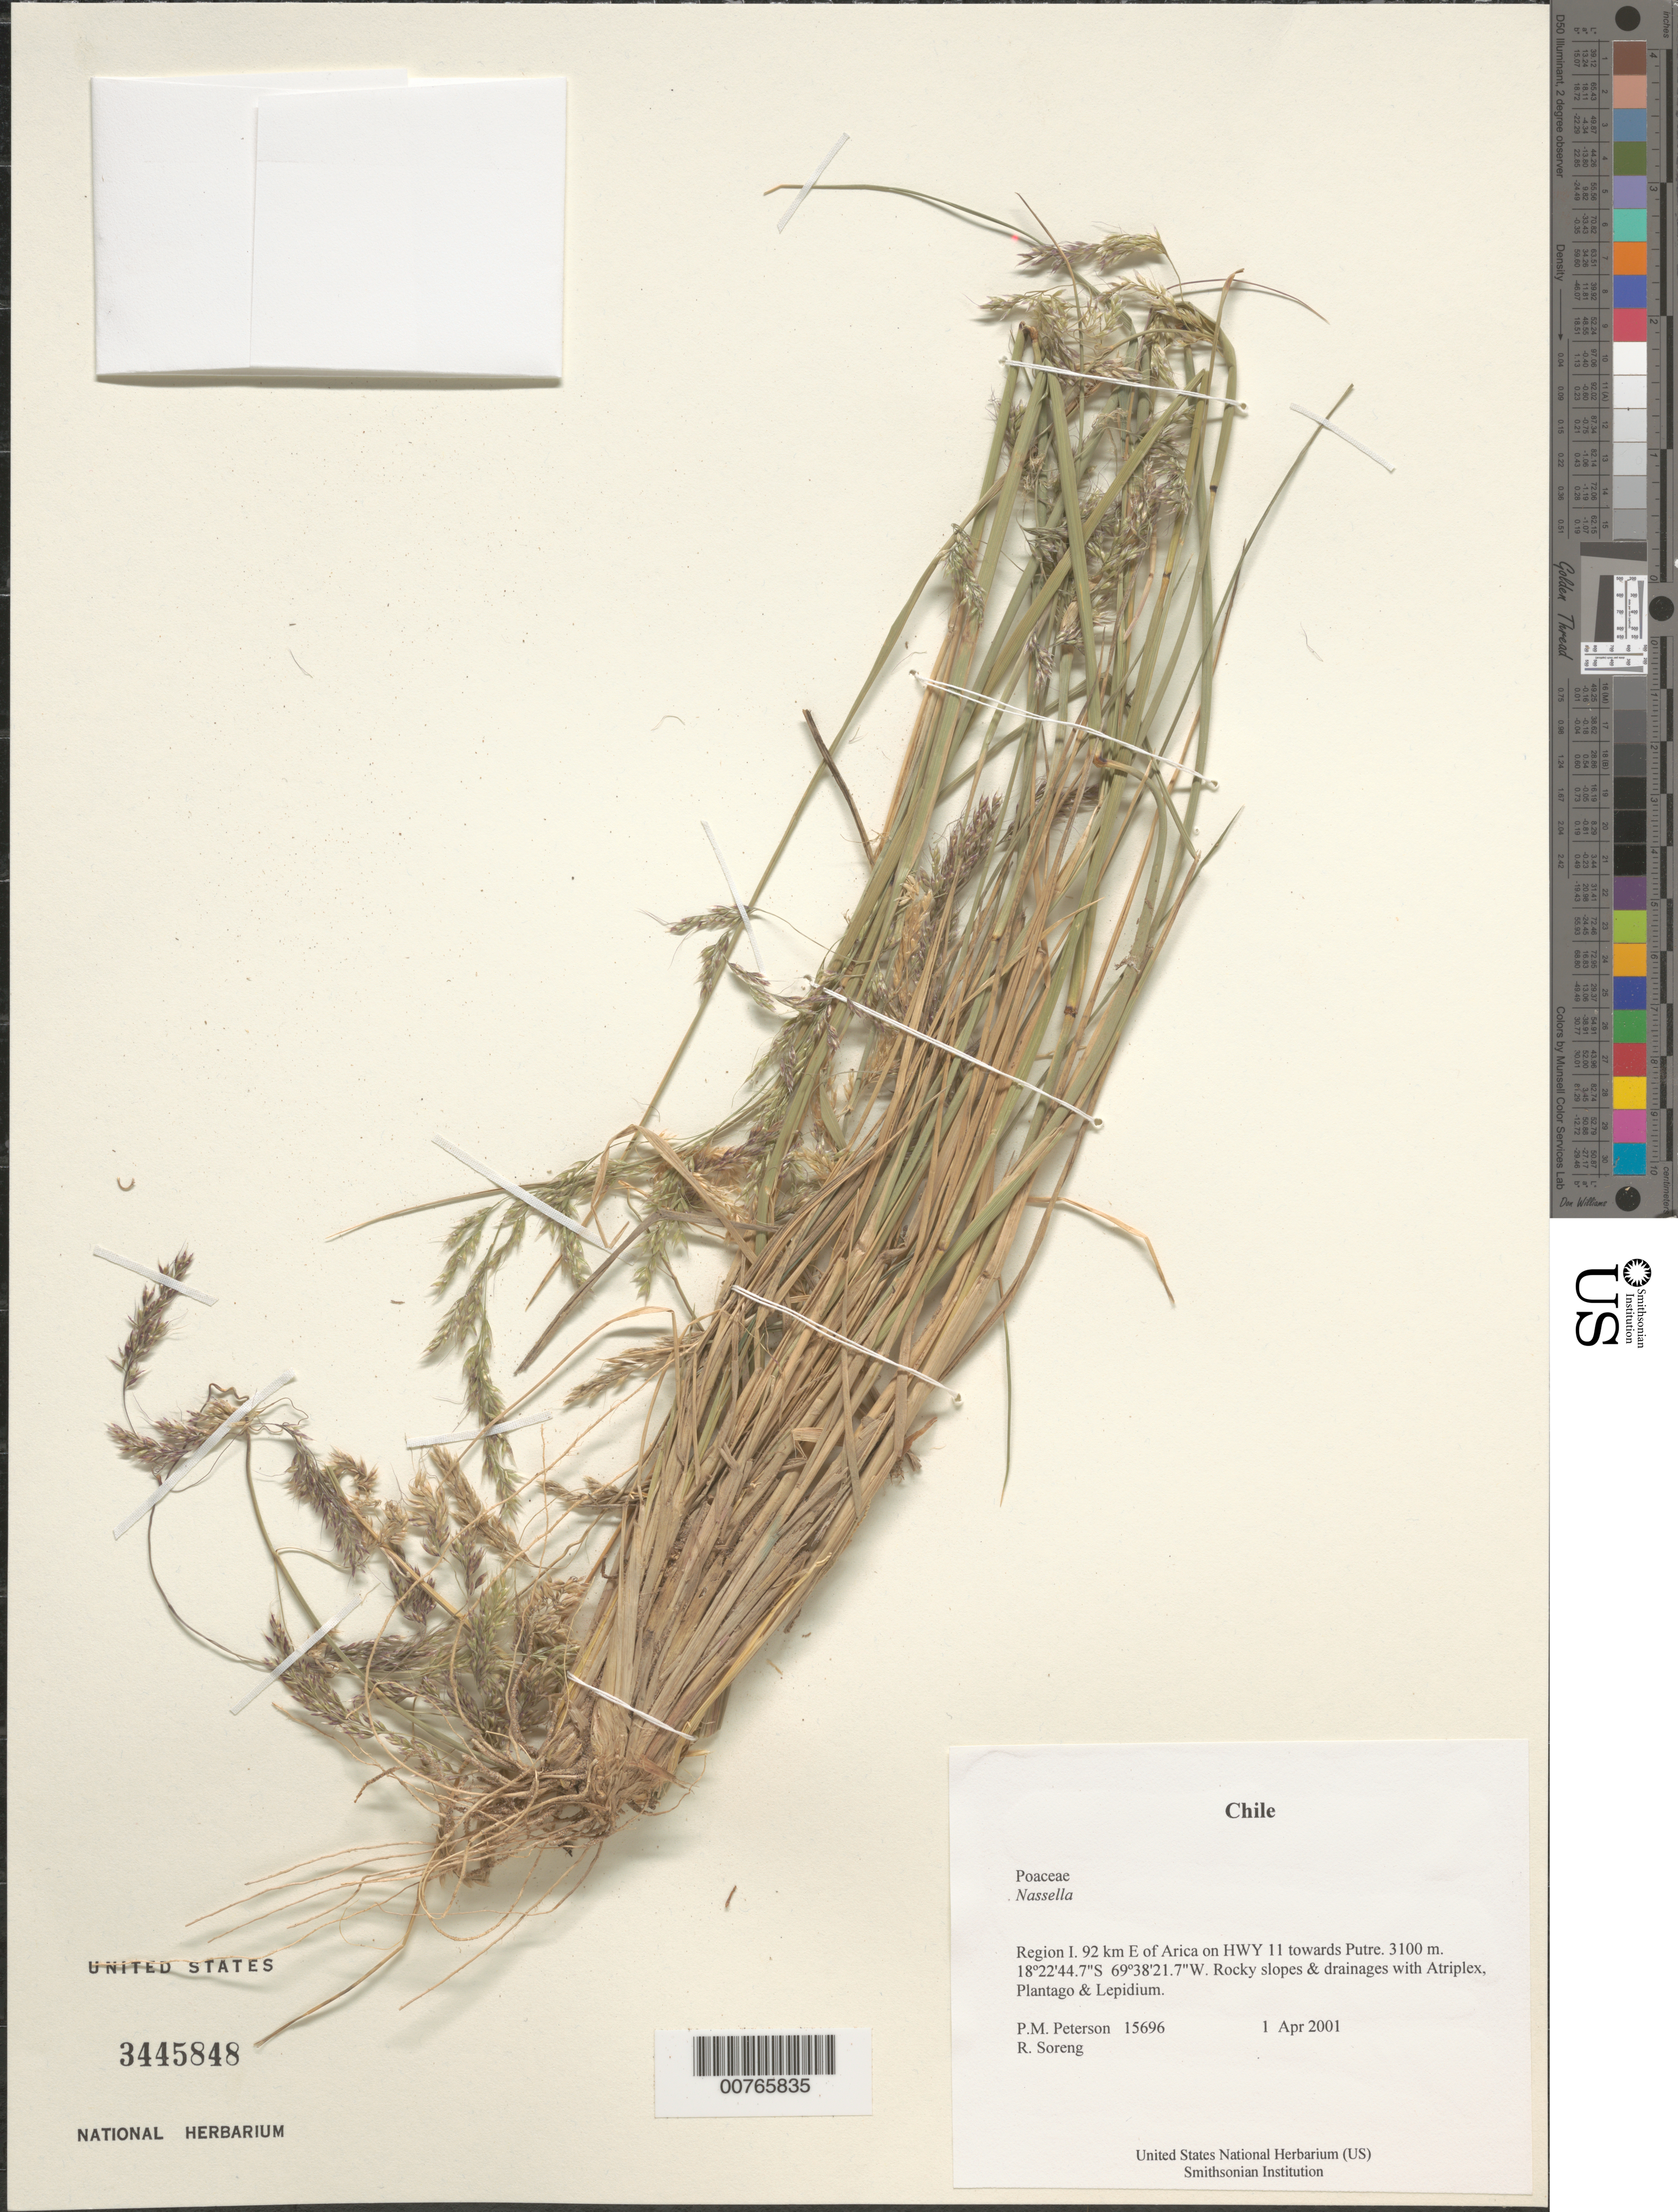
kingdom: Plantae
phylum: Tracheophyta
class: Liliopsida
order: Poales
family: Poaceae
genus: Nassella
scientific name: Nassella pubiflora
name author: (Trin. & Rupr.) É. Desv.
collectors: P. M. Peterson & R. J. Soreng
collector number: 15696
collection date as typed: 01 Apr 2001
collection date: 2001-04-01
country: Chile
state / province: Tarapacá (I)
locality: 92 km E of Arica on HWY 11 towards Putre.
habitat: Rocky slopes & drainages with Atriplex, Plantago & Lepidium.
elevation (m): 3100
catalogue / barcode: US 3445848